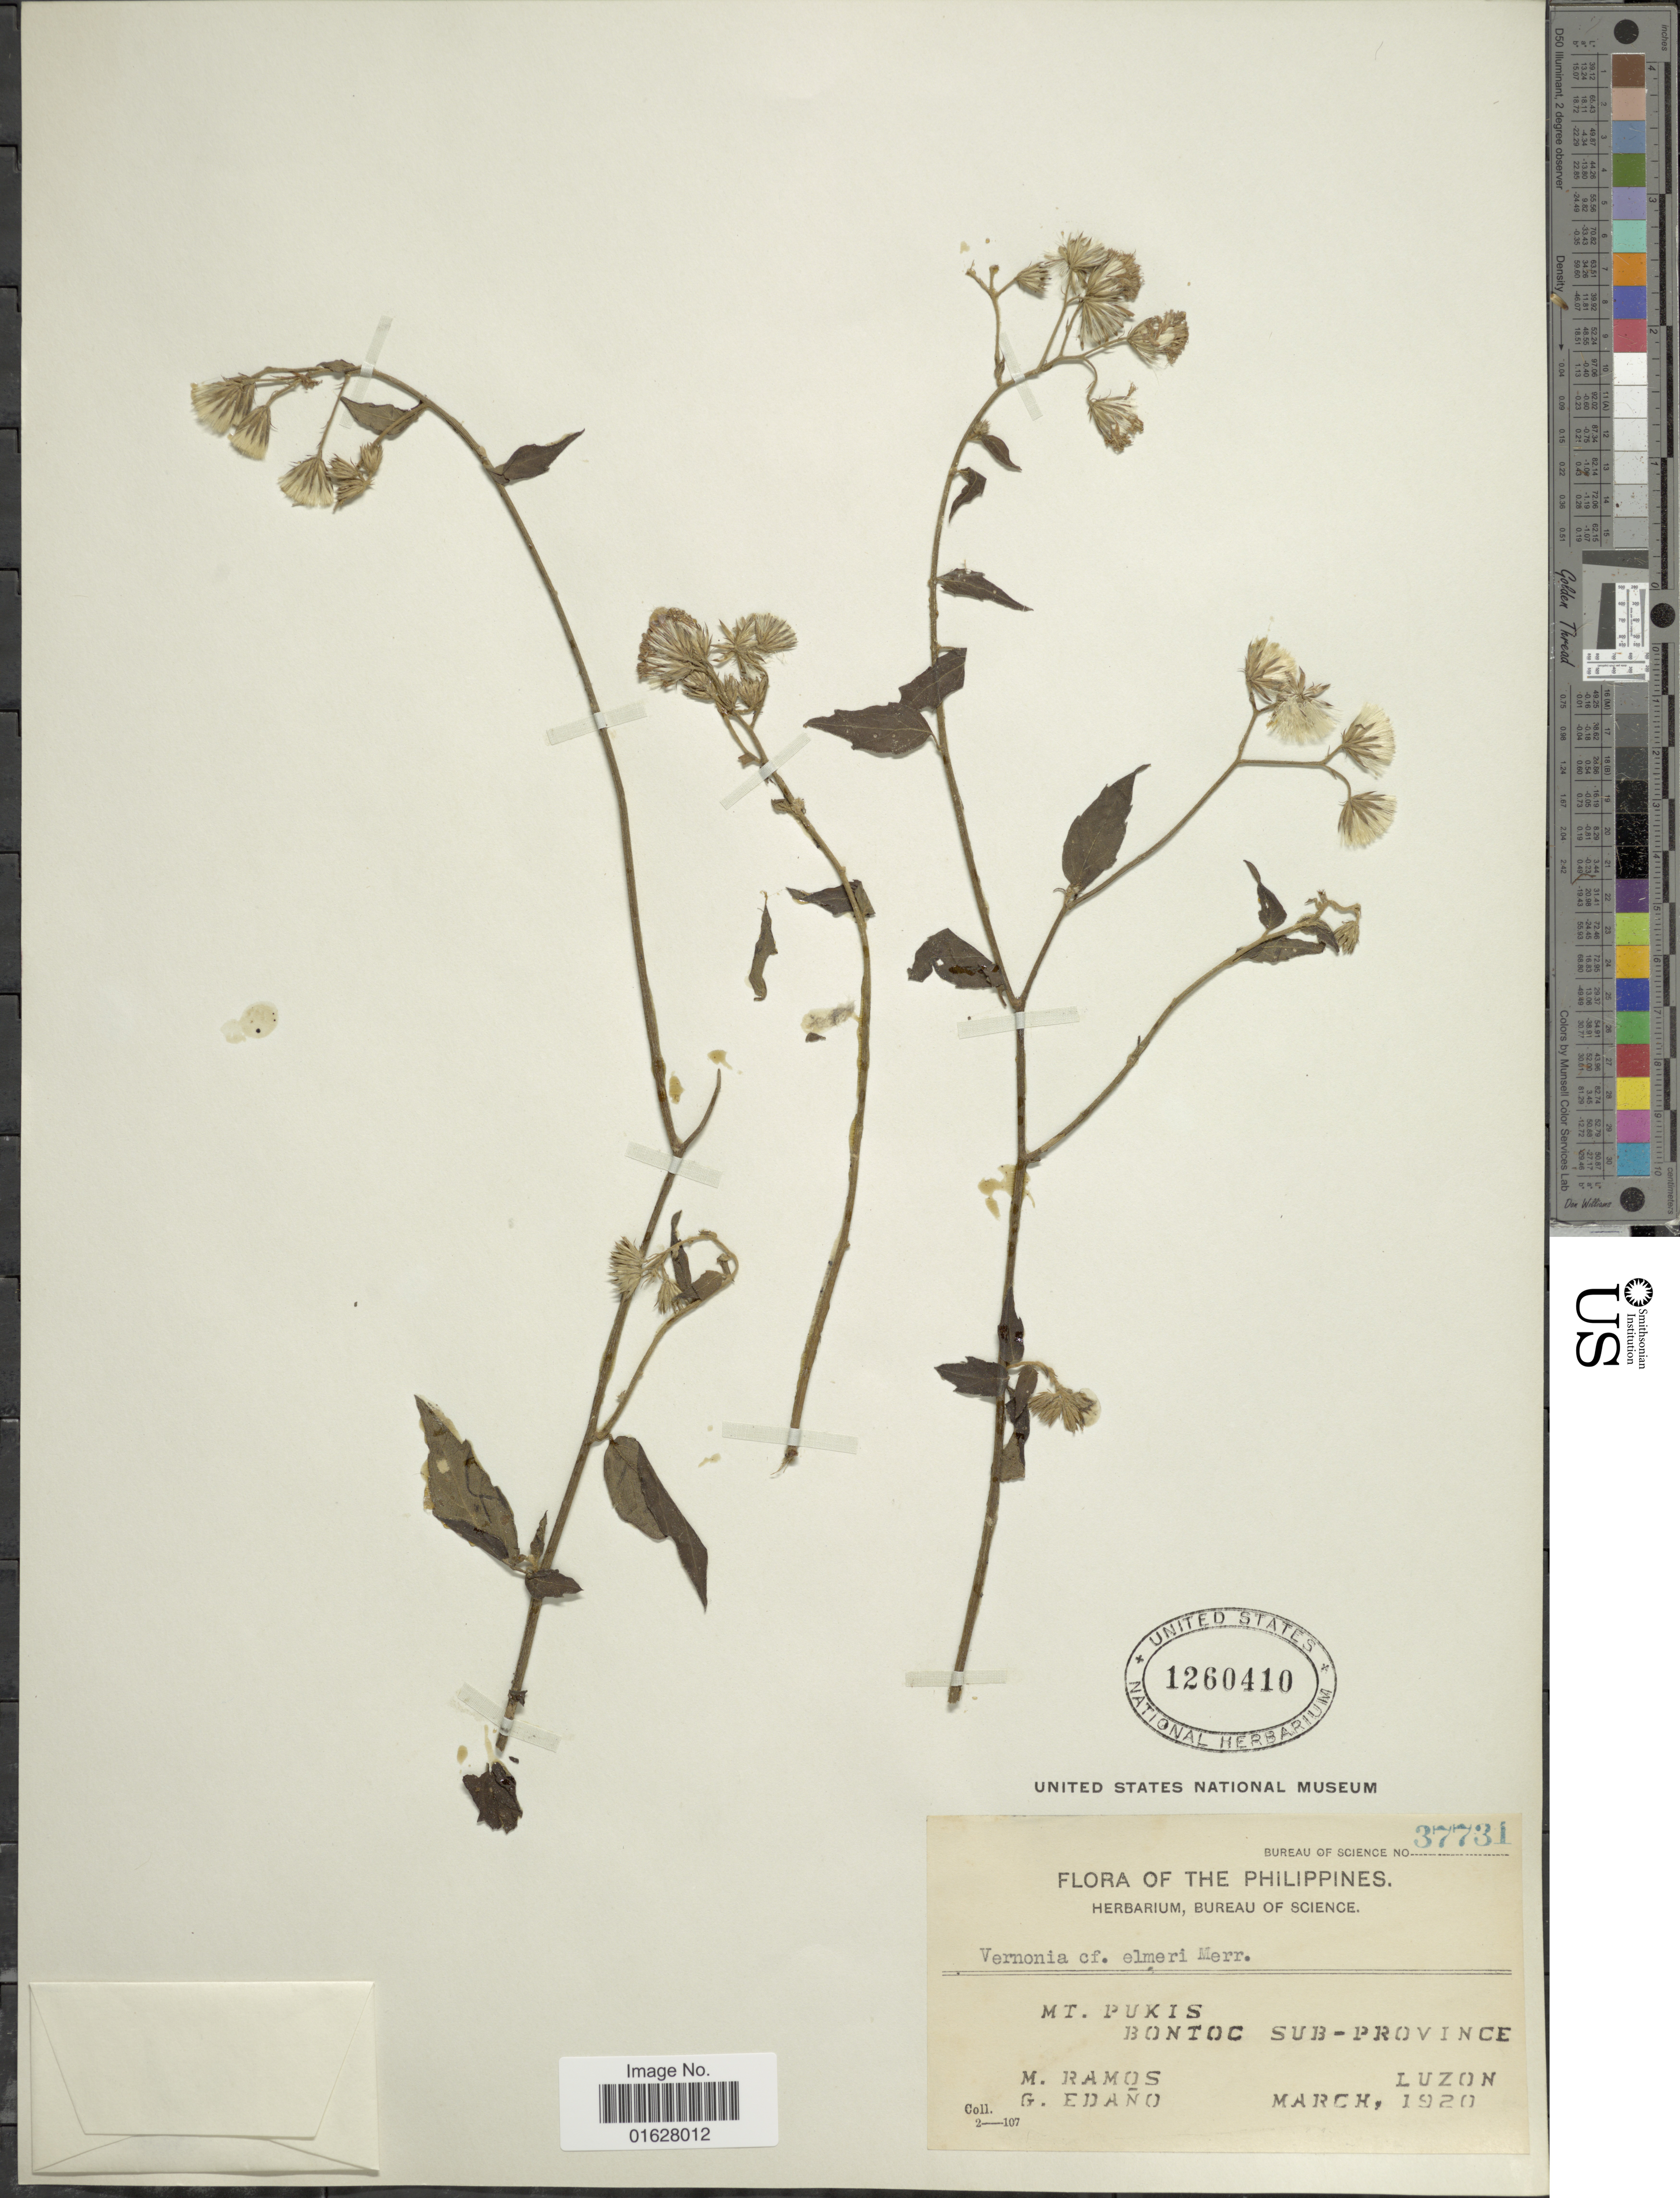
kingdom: Plantae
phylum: Tracheophyta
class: Magnoliopsida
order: Asterales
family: Asteraceae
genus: Vernonia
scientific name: Vernonia elmeri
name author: Merr.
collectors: M. Ramos & G. Edaño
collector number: Bureau of Science 37731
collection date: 1920-03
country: Philippines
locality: The Philippines. Mt. Pukis. Bontoc Sub-Province, Luzon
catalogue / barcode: US 1260410